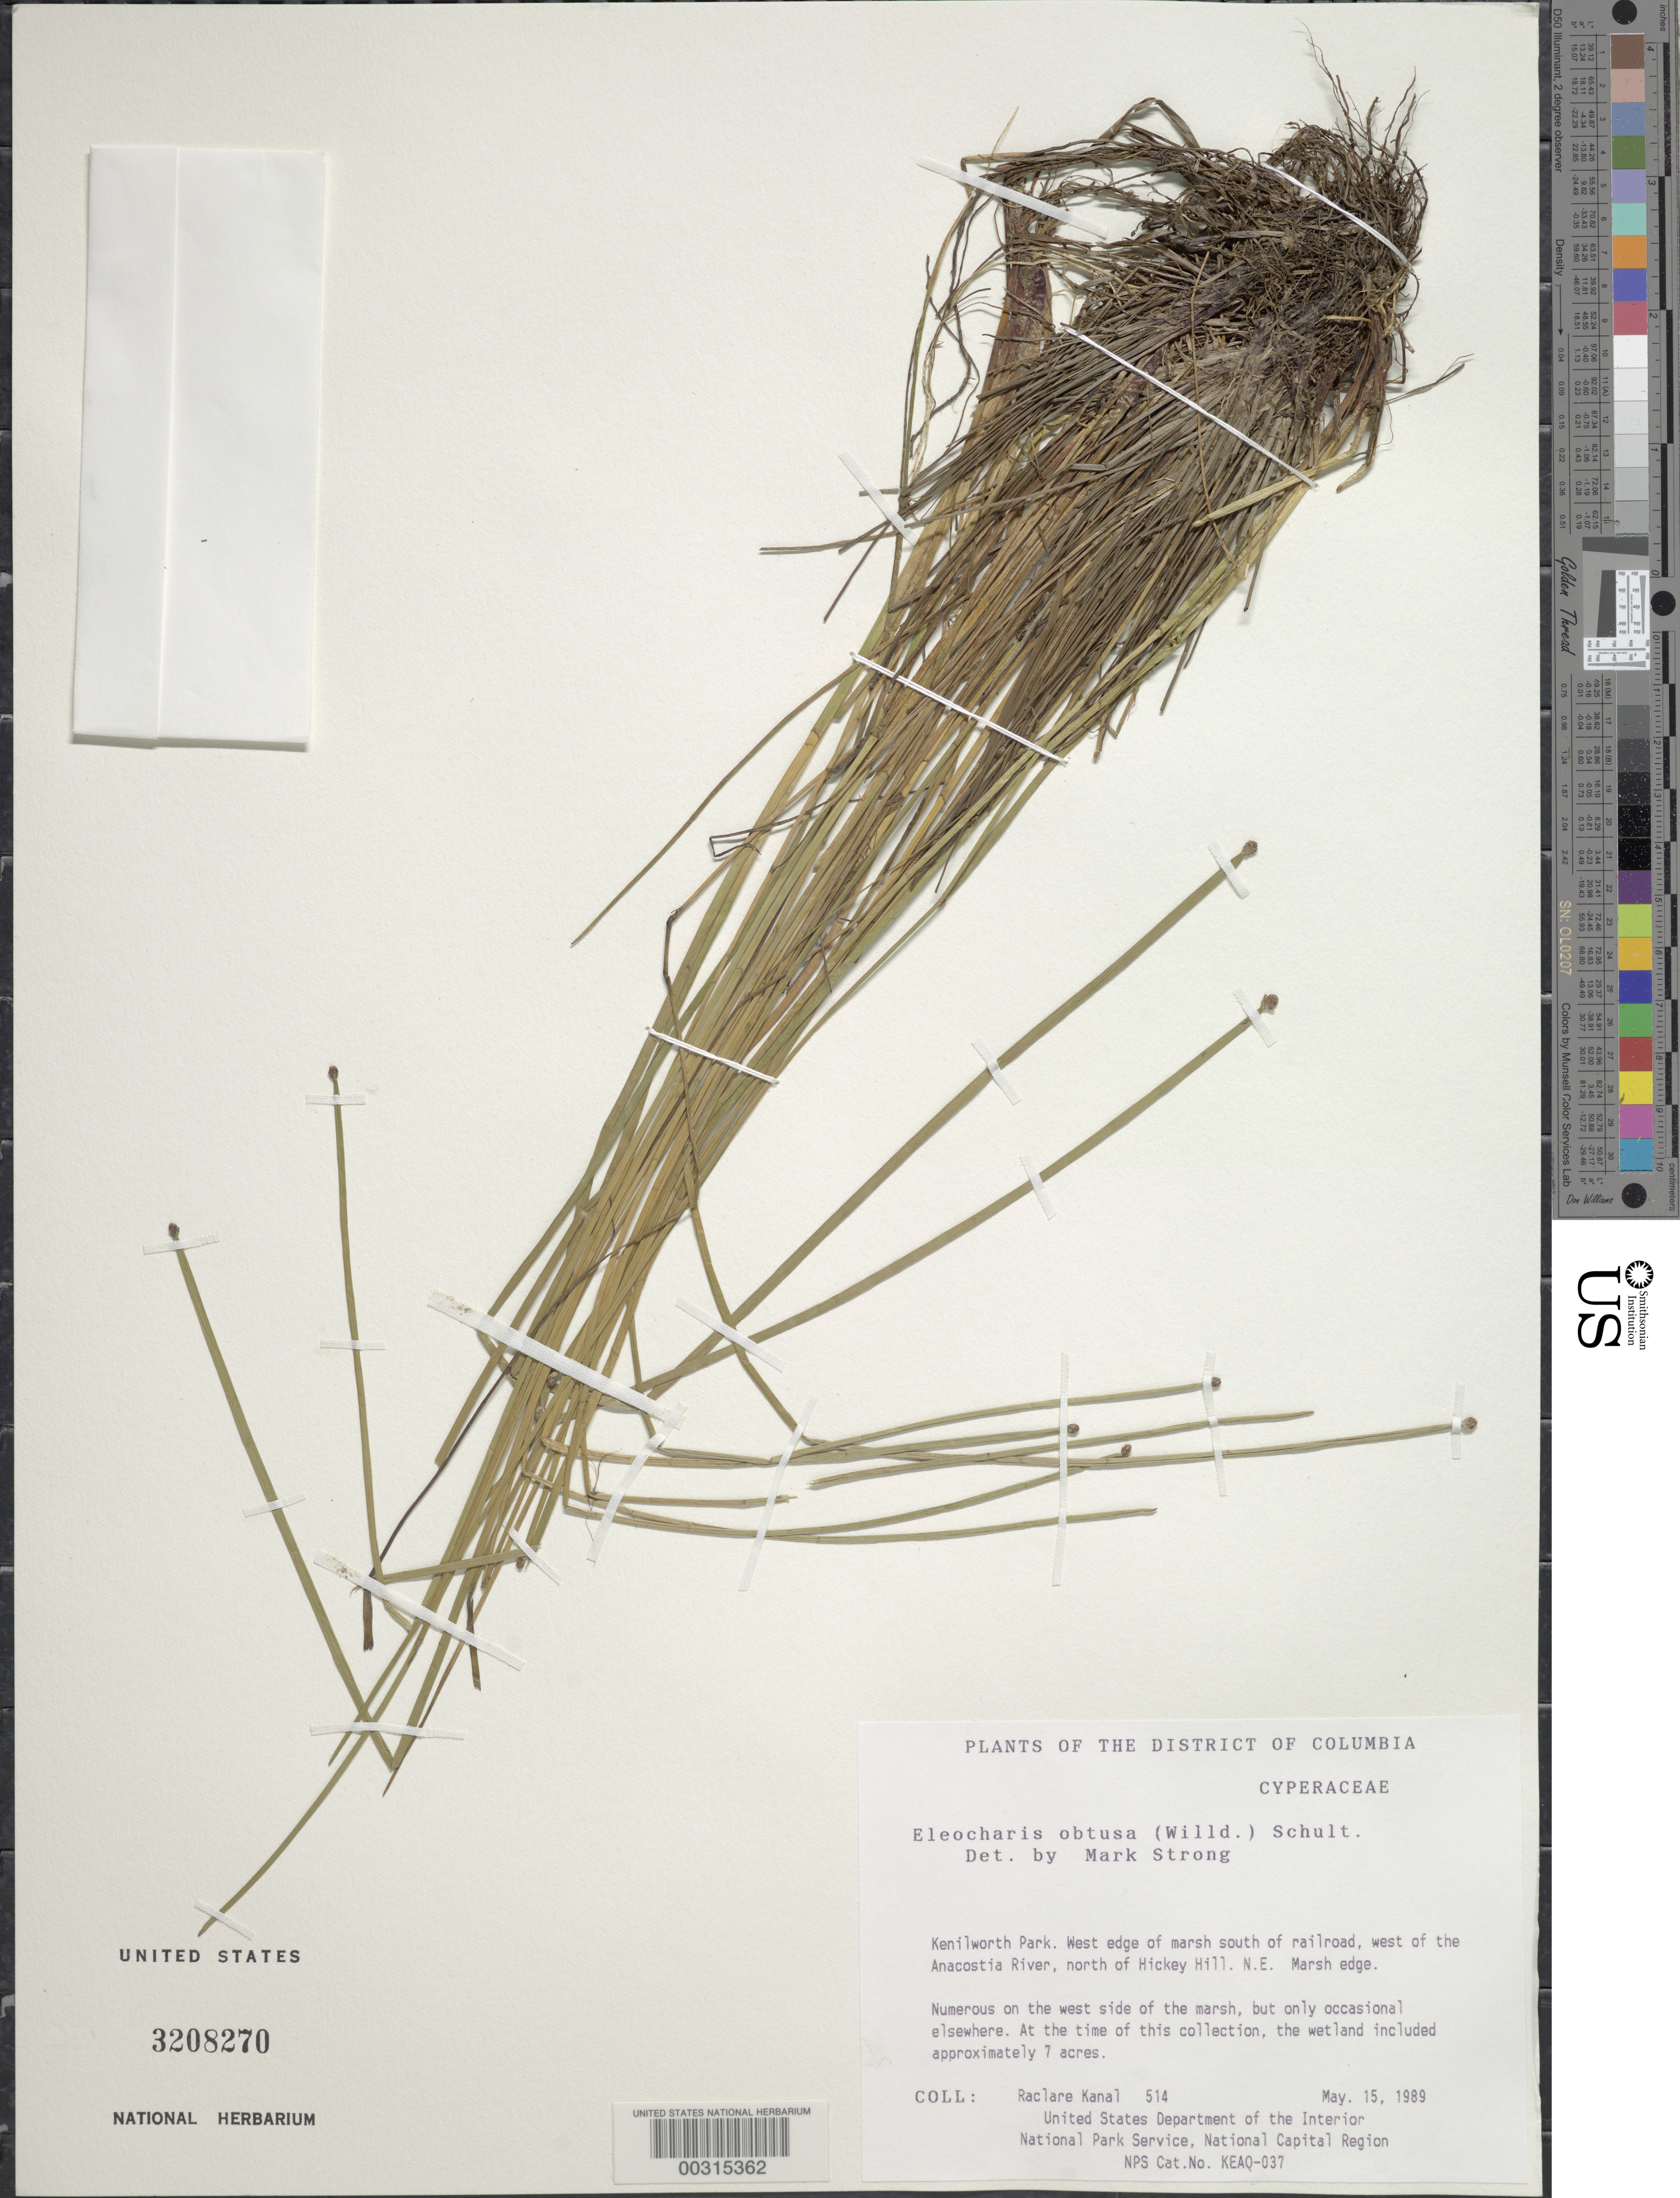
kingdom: Plantae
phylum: Tracheophyta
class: Liliopsida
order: Poales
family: Cyperaceae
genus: Eleocharis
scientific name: Eleocharis obtusa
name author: (Willd.) Schult.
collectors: R. Kanal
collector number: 514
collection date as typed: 15 May 1989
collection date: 1989-05-15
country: United States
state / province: District of Columbia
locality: Kenilworth Park, S of RR, W of Anacostia River, N of Hickery Hill, NE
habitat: Marsh edge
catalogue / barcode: US 3208270